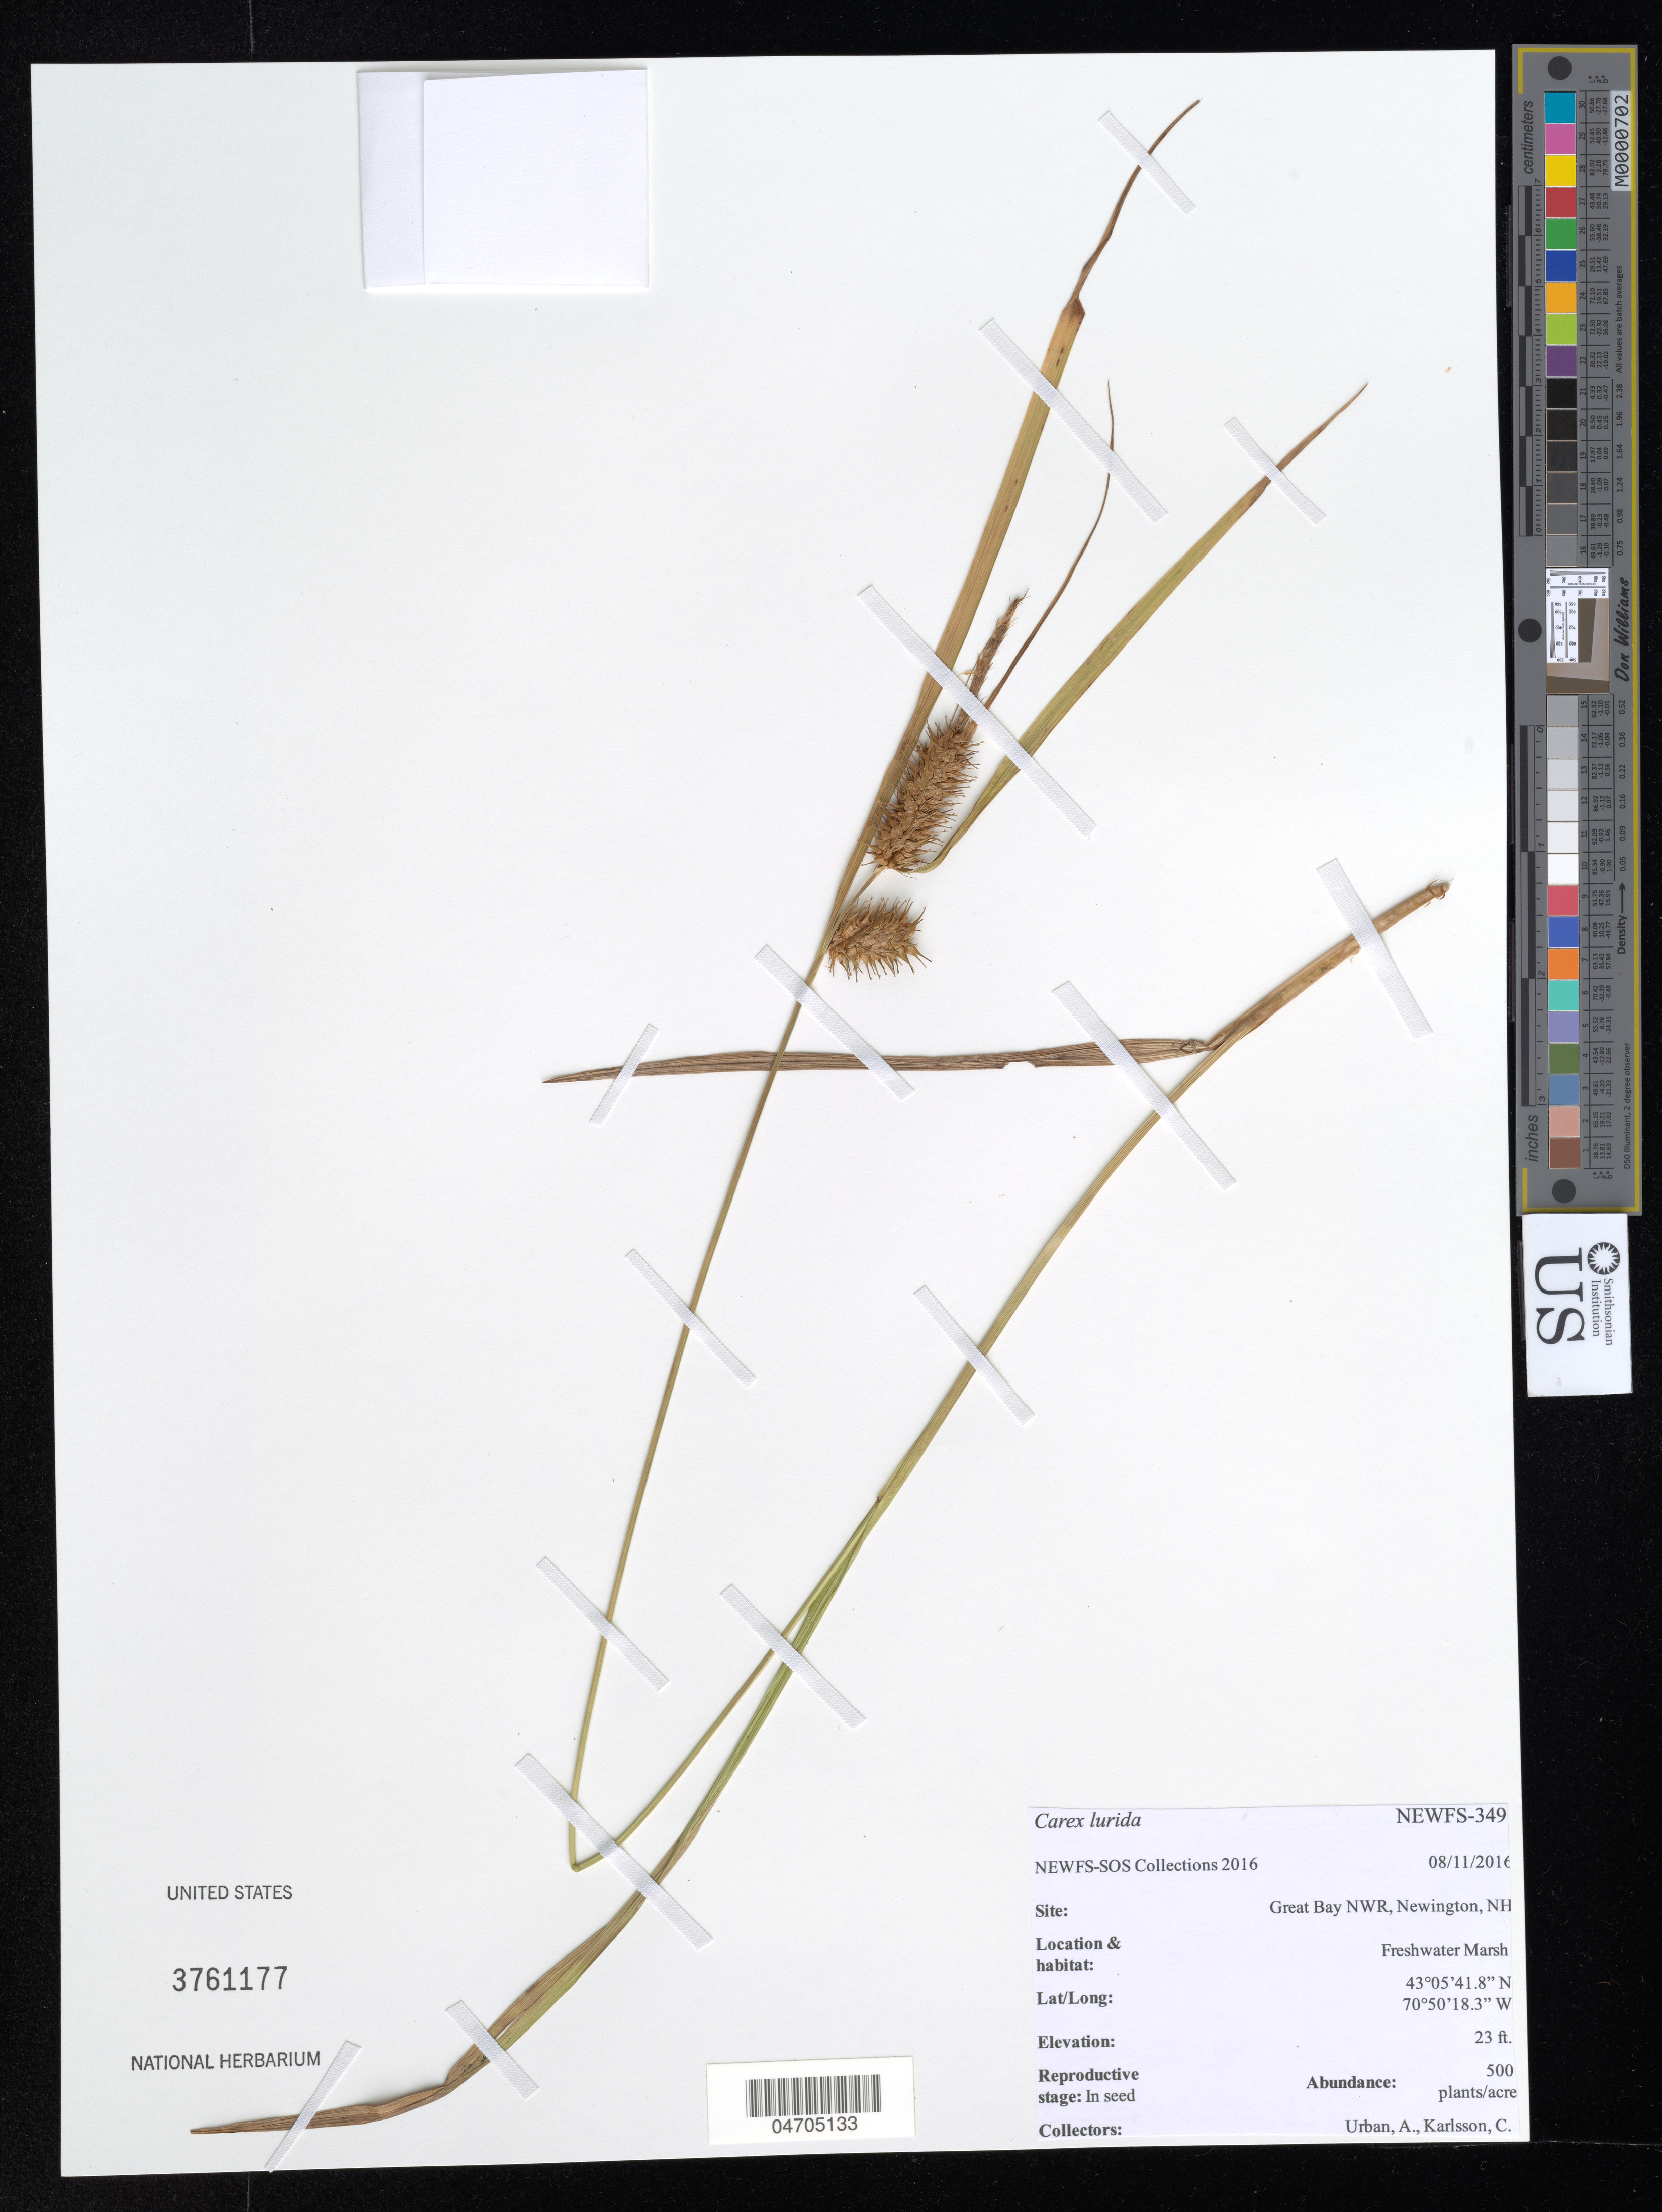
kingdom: Plantae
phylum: Tracheophyta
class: Liliopsida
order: Poales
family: Cyperaceae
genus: Carex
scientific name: Carex lurida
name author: Wahlenb.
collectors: A. Urban & C. Karlsson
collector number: NEWFS-349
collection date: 2016-08-11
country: United States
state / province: New Hampshire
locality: Great Bay NWR, Newington.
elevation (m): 7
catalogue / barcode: US 3761177